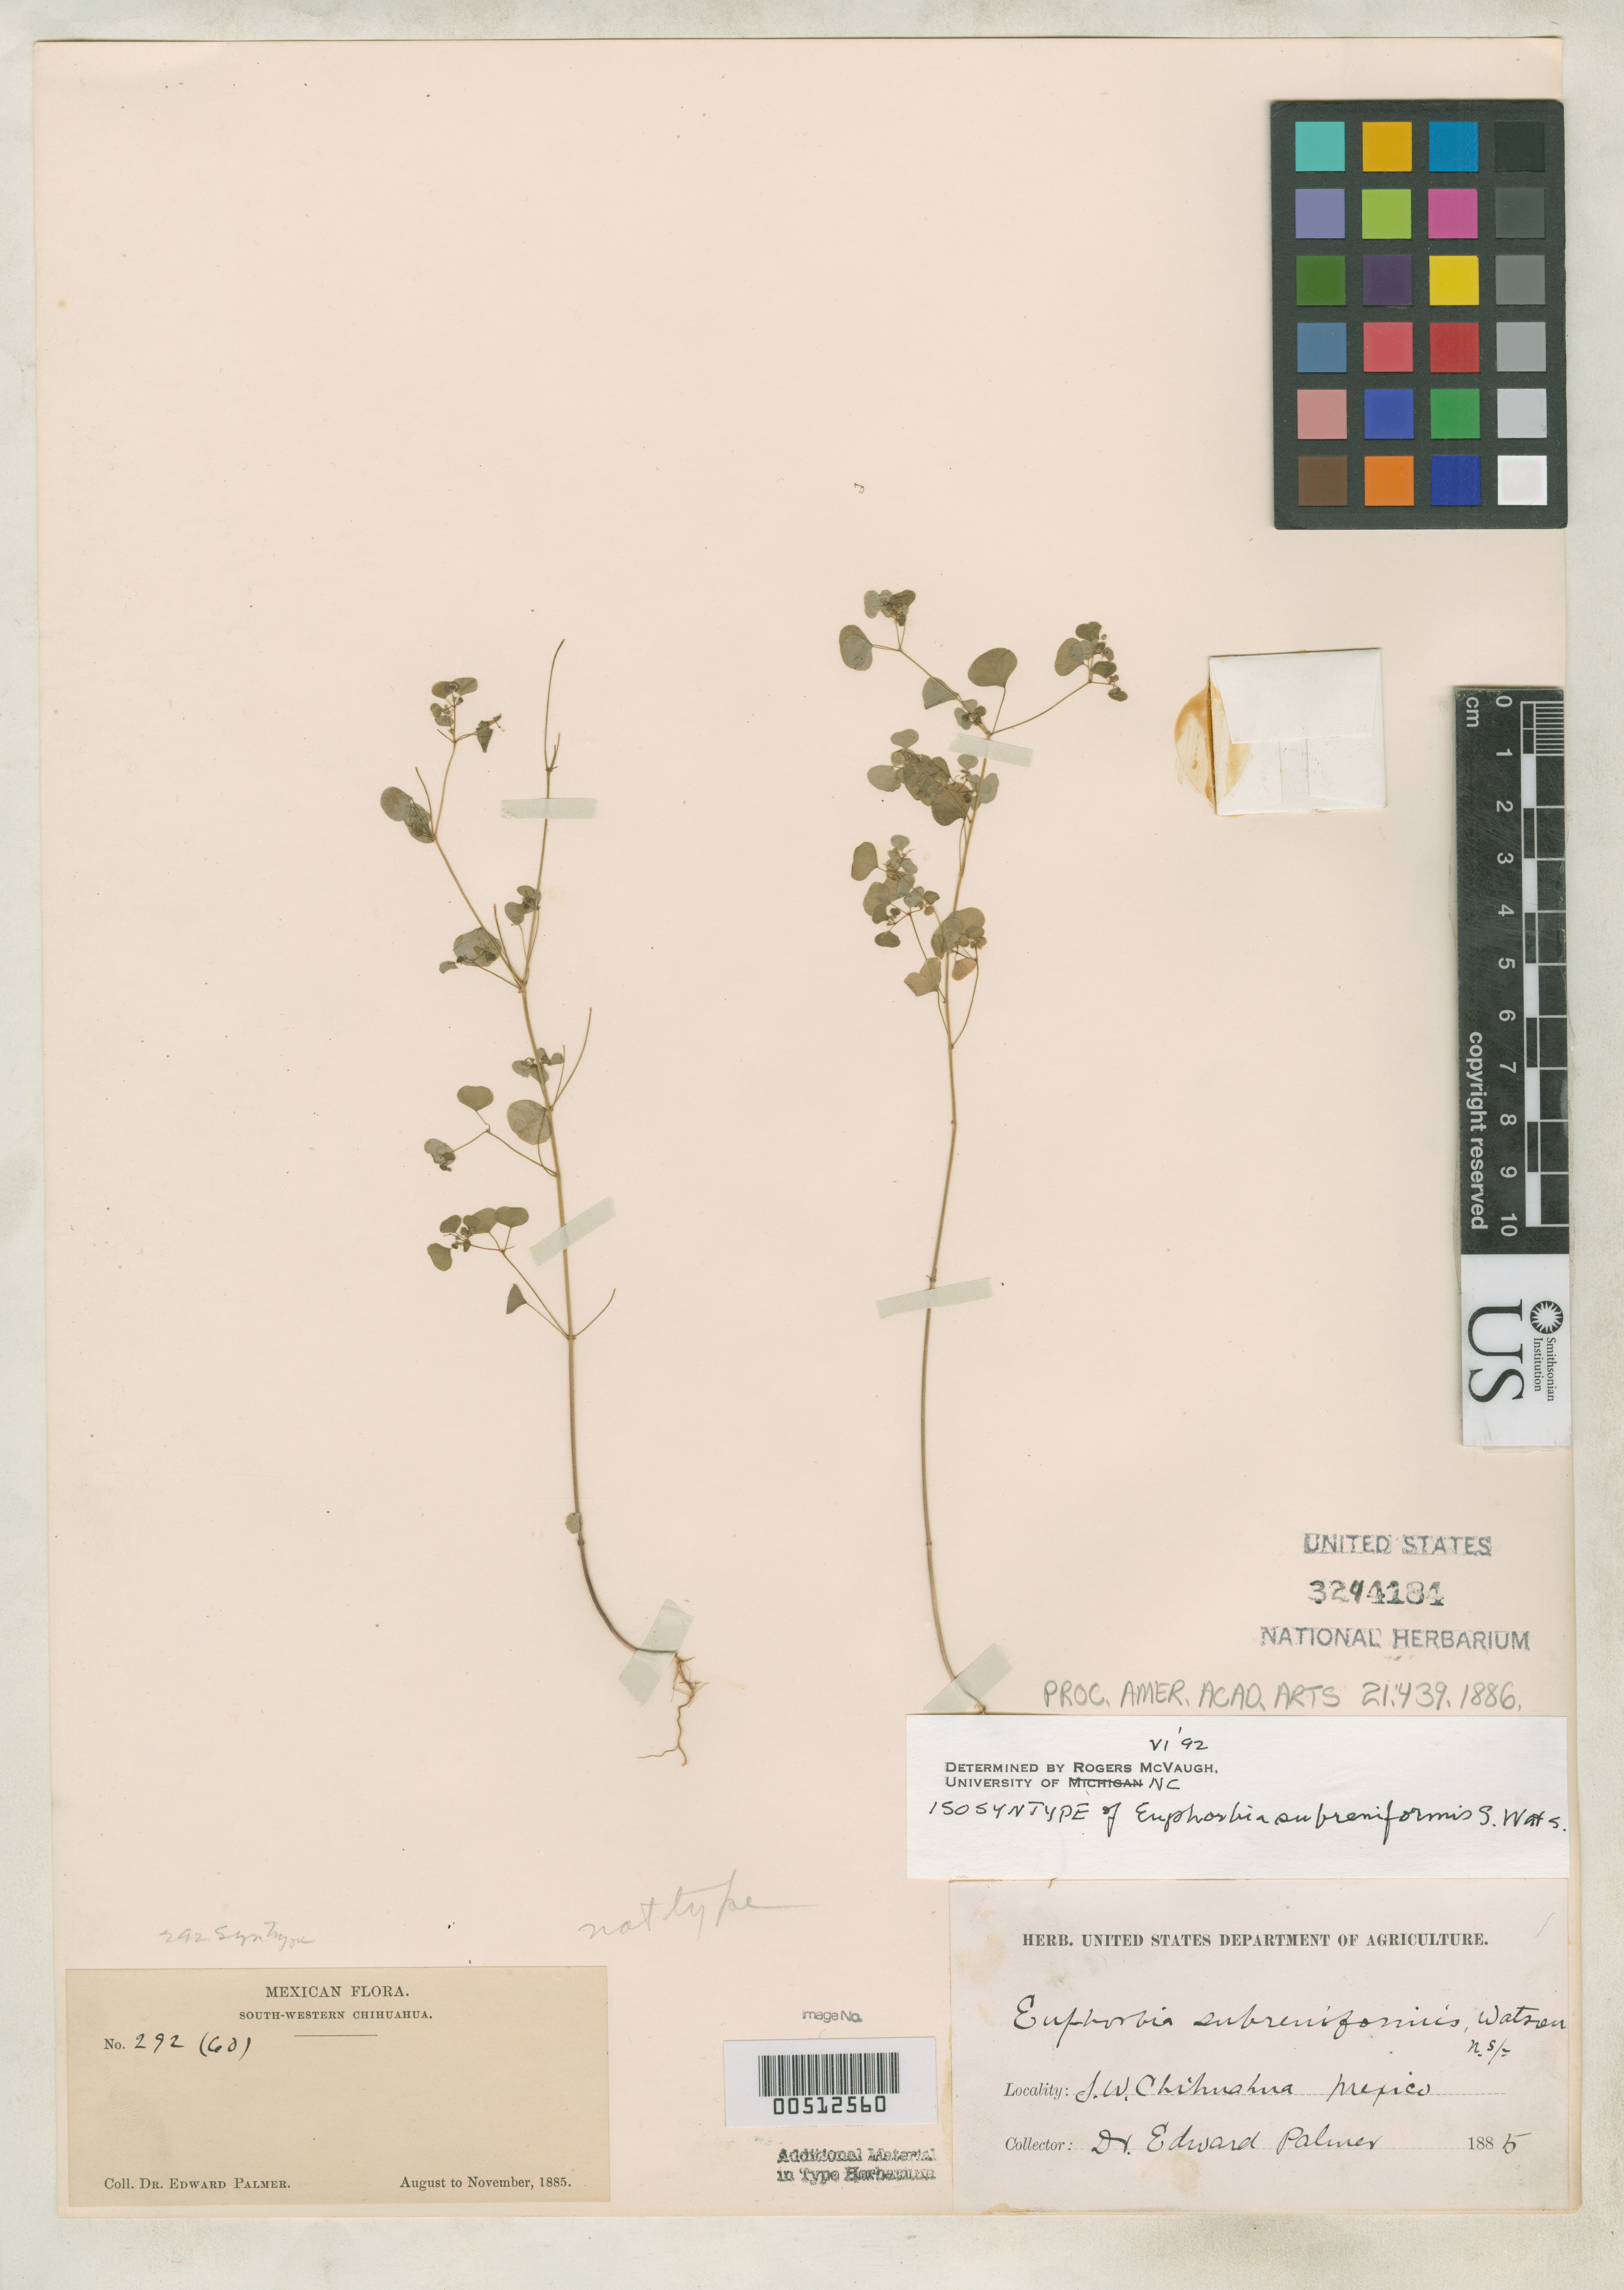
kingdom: Plantae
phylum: Tracheophyta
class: Magnoliopsida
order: Malpighiales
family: Euphorbiaceae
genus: Euphorbia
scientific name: Euphorbia subreniforme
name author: S. Watson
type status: Isosyntype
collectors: E. Palmer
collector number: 292 (60)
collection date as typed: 1885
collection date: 1885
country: Mexico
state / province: Chihuahua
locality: Southwestern Chihuahua.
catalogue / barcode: US 3244184